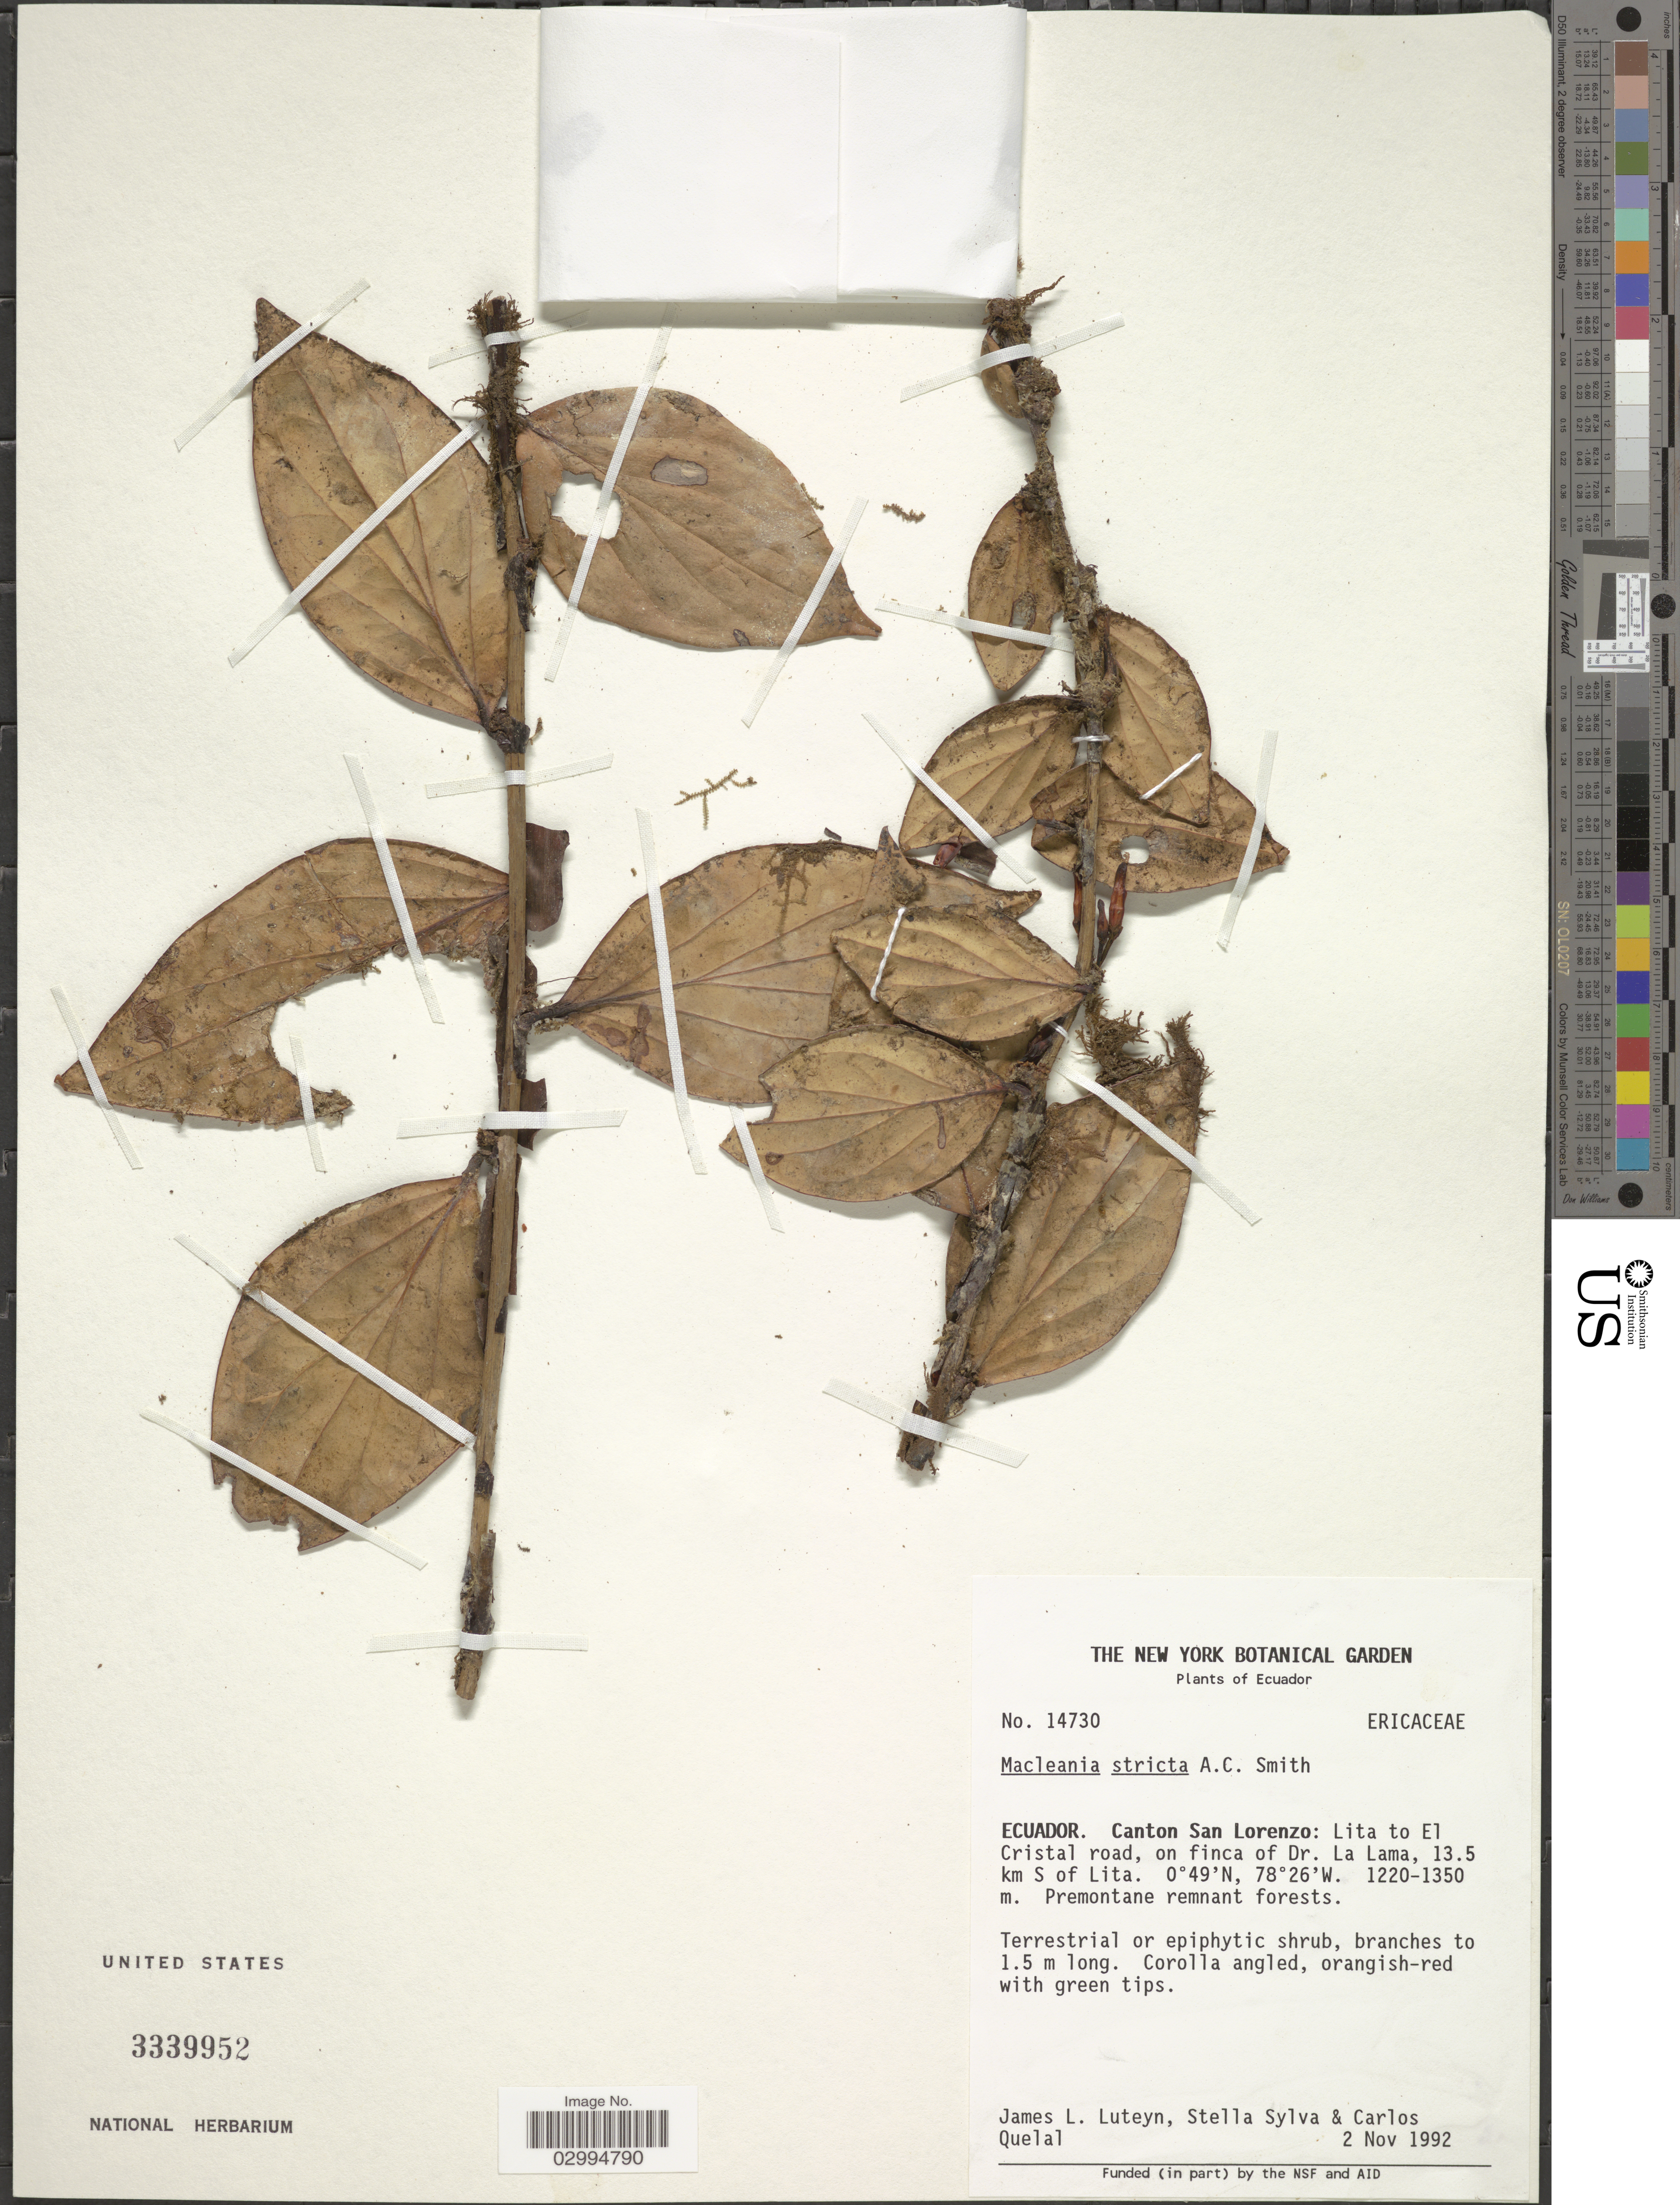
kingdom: Plantae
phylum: Tracheophyta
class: Magnoliopsida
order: Ericales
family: Ericaceae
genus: Macleania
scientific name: Macleania stricta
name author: A.C. Sm.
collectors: J. L. Luteyn, S. Sylva & C. Quelal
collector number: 14730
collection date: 1992-11-02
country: Ecuador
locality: Canton San Lorenzo: Lita to El Cristal road, on finca of Dr. La Lama, 13.5 km S of Lita.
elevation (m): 1220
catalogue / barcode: US 3339952